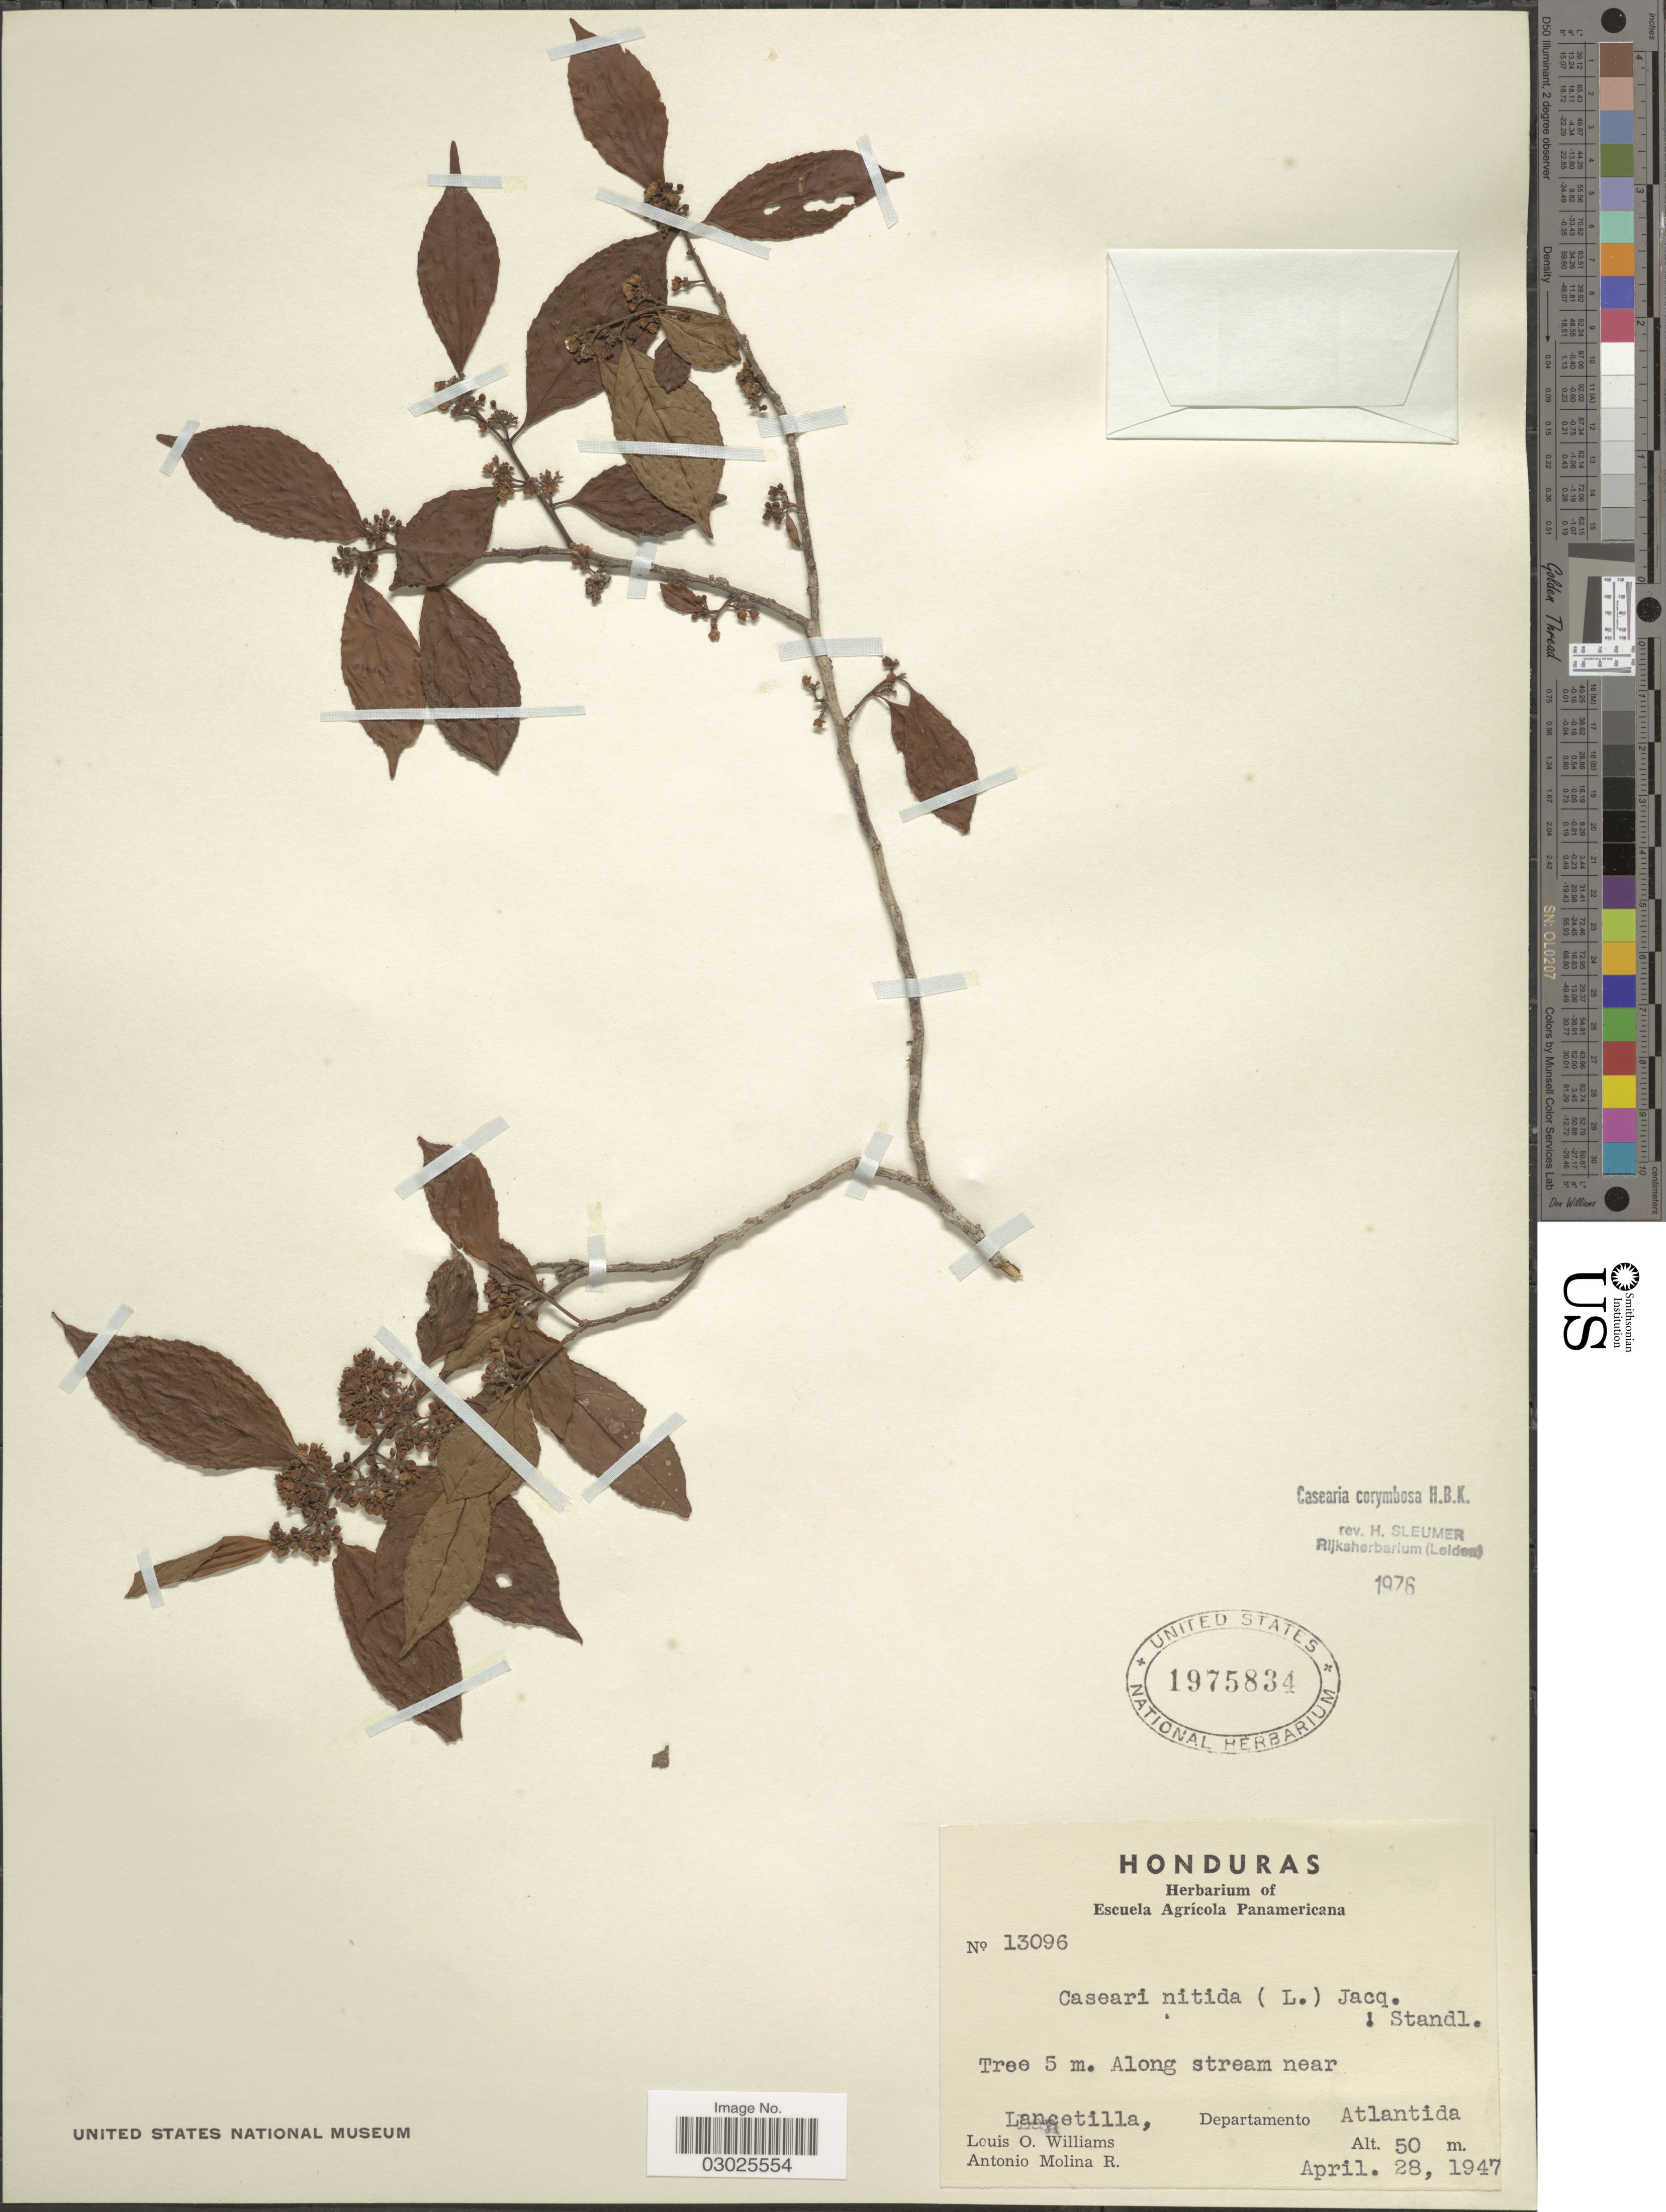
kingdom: Plantae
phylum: Tracheophyta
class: Magnoliopsida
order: Malpighiales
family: Salicaceae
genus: Casearia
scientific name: Casearia corymbosa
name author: Kunth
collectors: L. O. Williams & A. Molina R.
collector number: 13096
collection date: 1947-04-28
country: Honduras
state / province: Atlántida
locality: Along stream near Lancetilla, Departamento Atlantida.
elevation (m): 50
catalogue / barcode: US 1975834